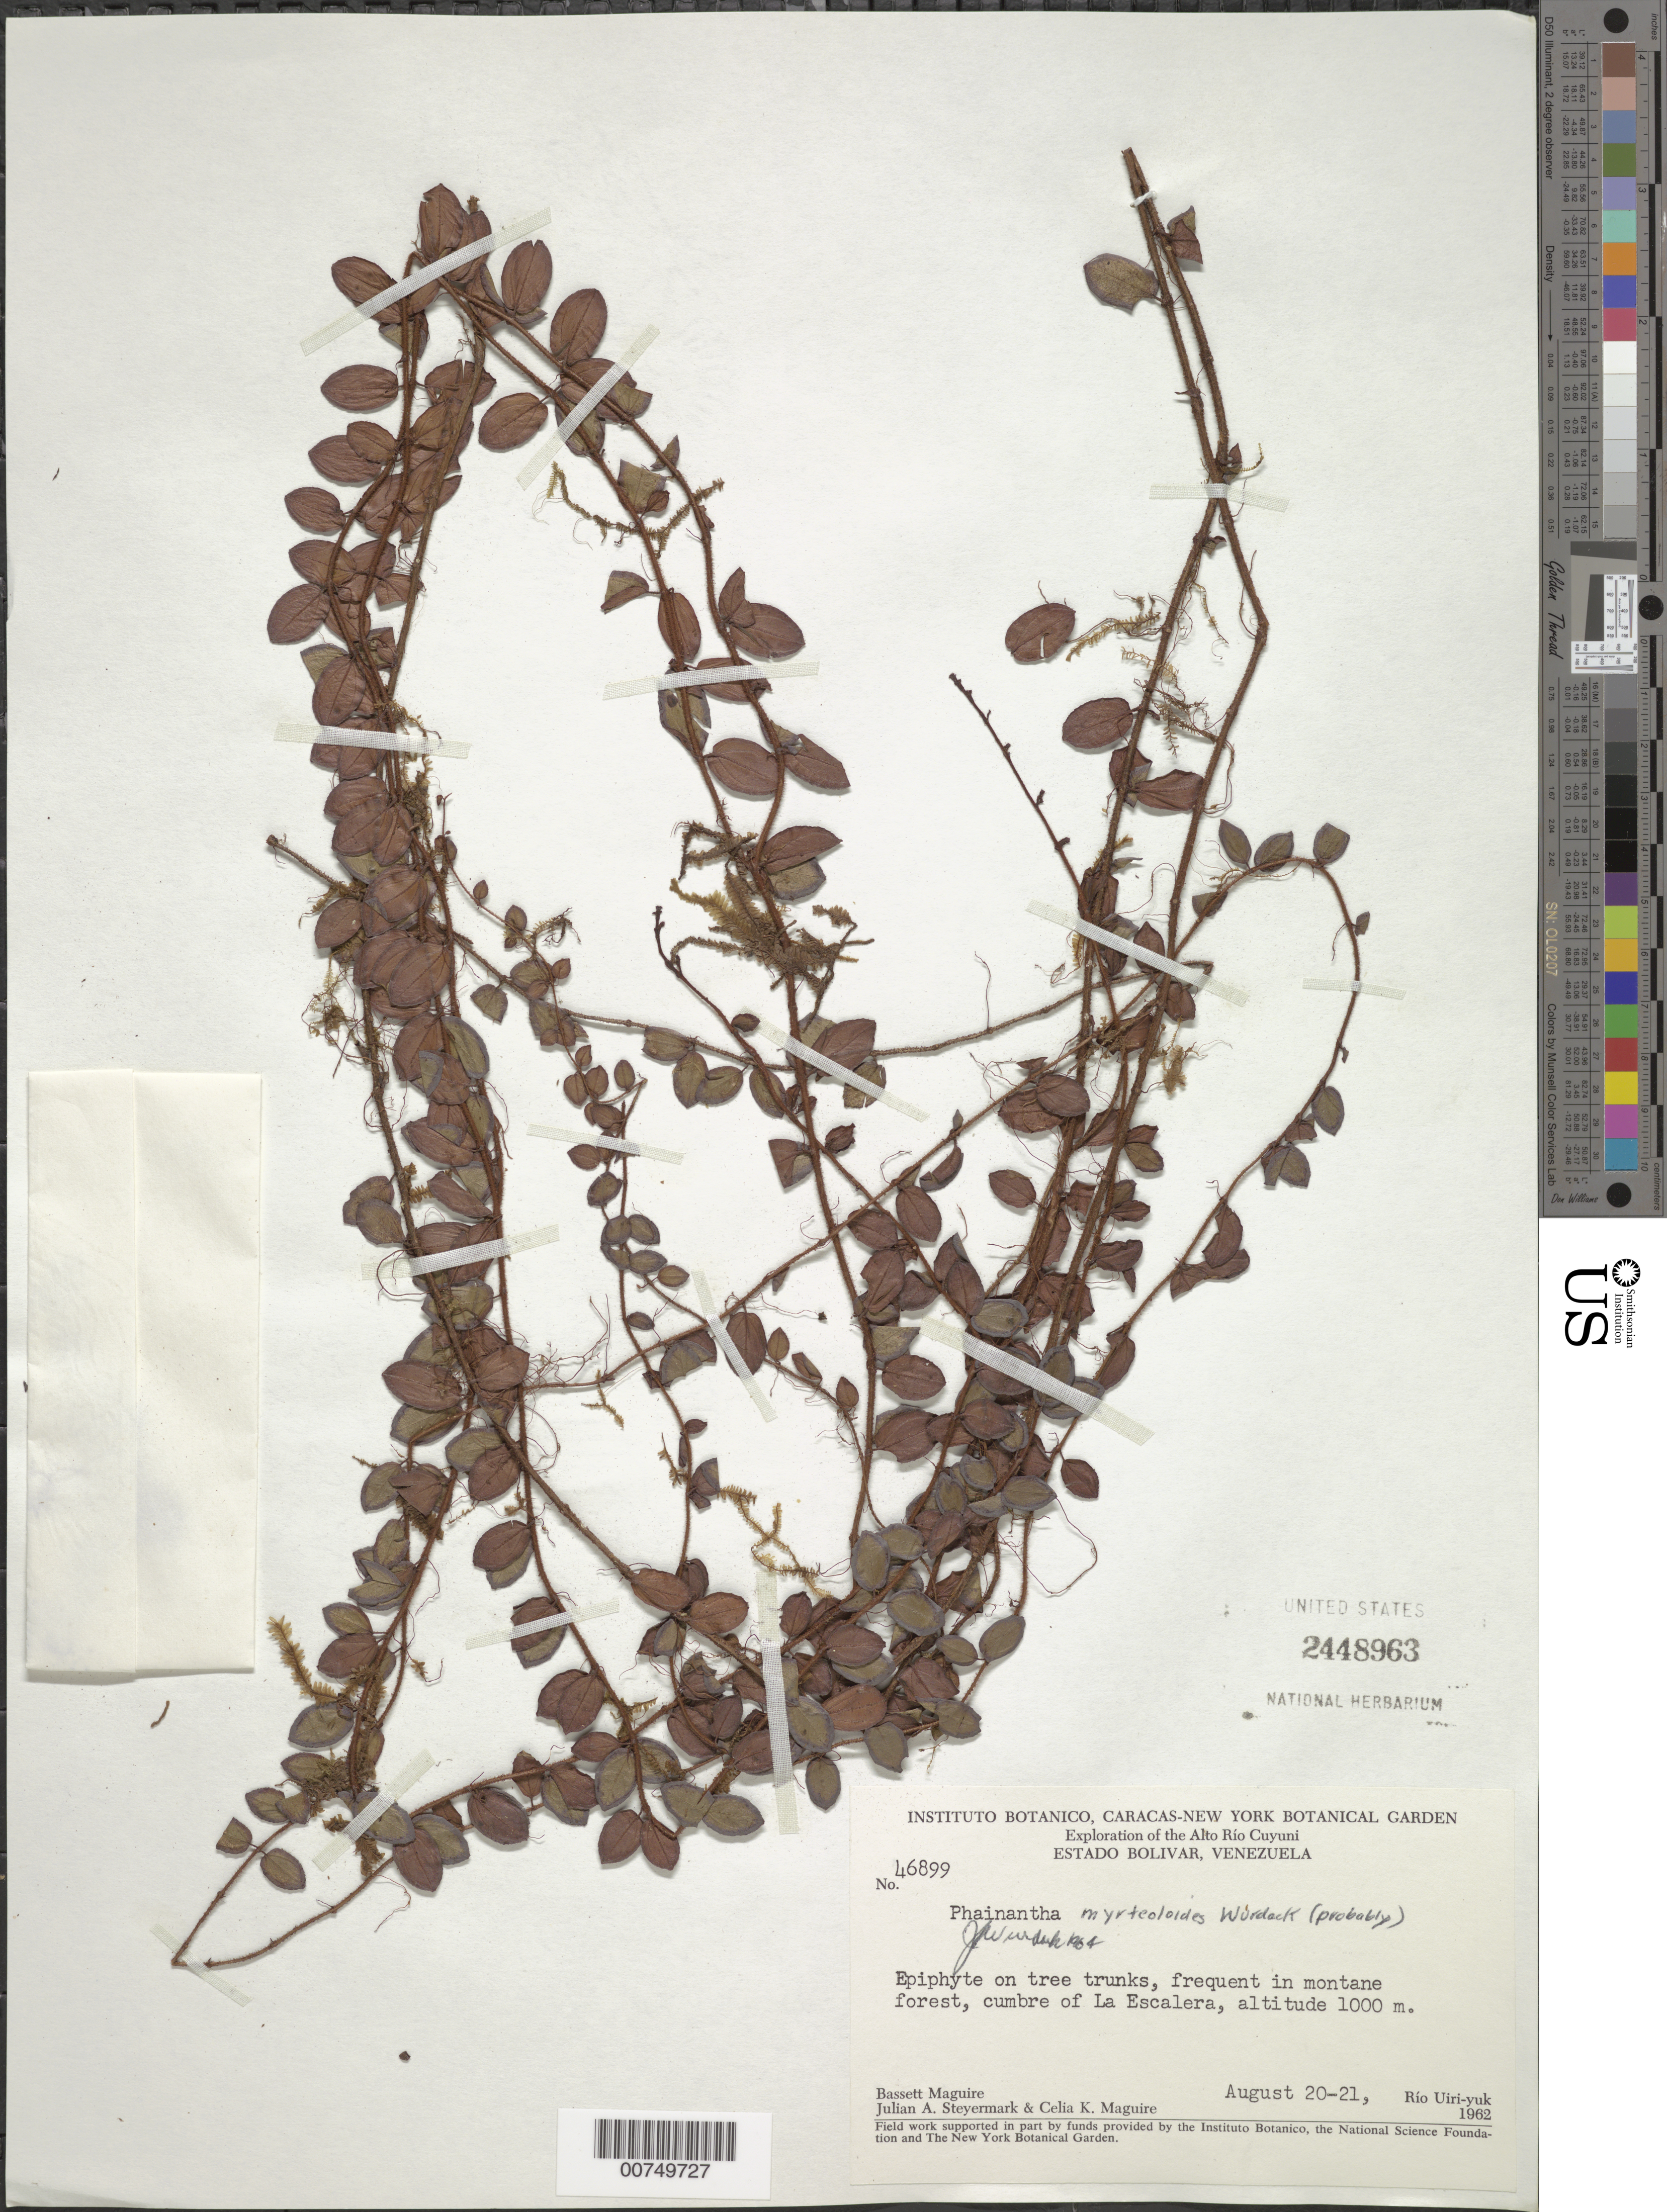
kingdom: Plantae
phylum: Tracheophyta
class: Magnoliopsida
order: Myrtales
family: Melastomataceae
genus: Phainantha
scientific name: Phainantha myrteoloides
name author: Wurdack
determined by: Wurdack, John J., (US), US (UNITED STATES)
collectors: B. Maguire, C. K. Maguire & J. Steyermark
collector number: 46899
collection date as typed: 20-Aug-62 to 21-Aug-62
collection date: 1962-08-20/1962-08-21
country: Venezuela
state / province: Bolívar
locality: Alto Río Cuyuni, Río Uiri-yuk, La Escalera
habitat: Montane forest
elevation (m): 1000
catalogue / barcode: US 2448963